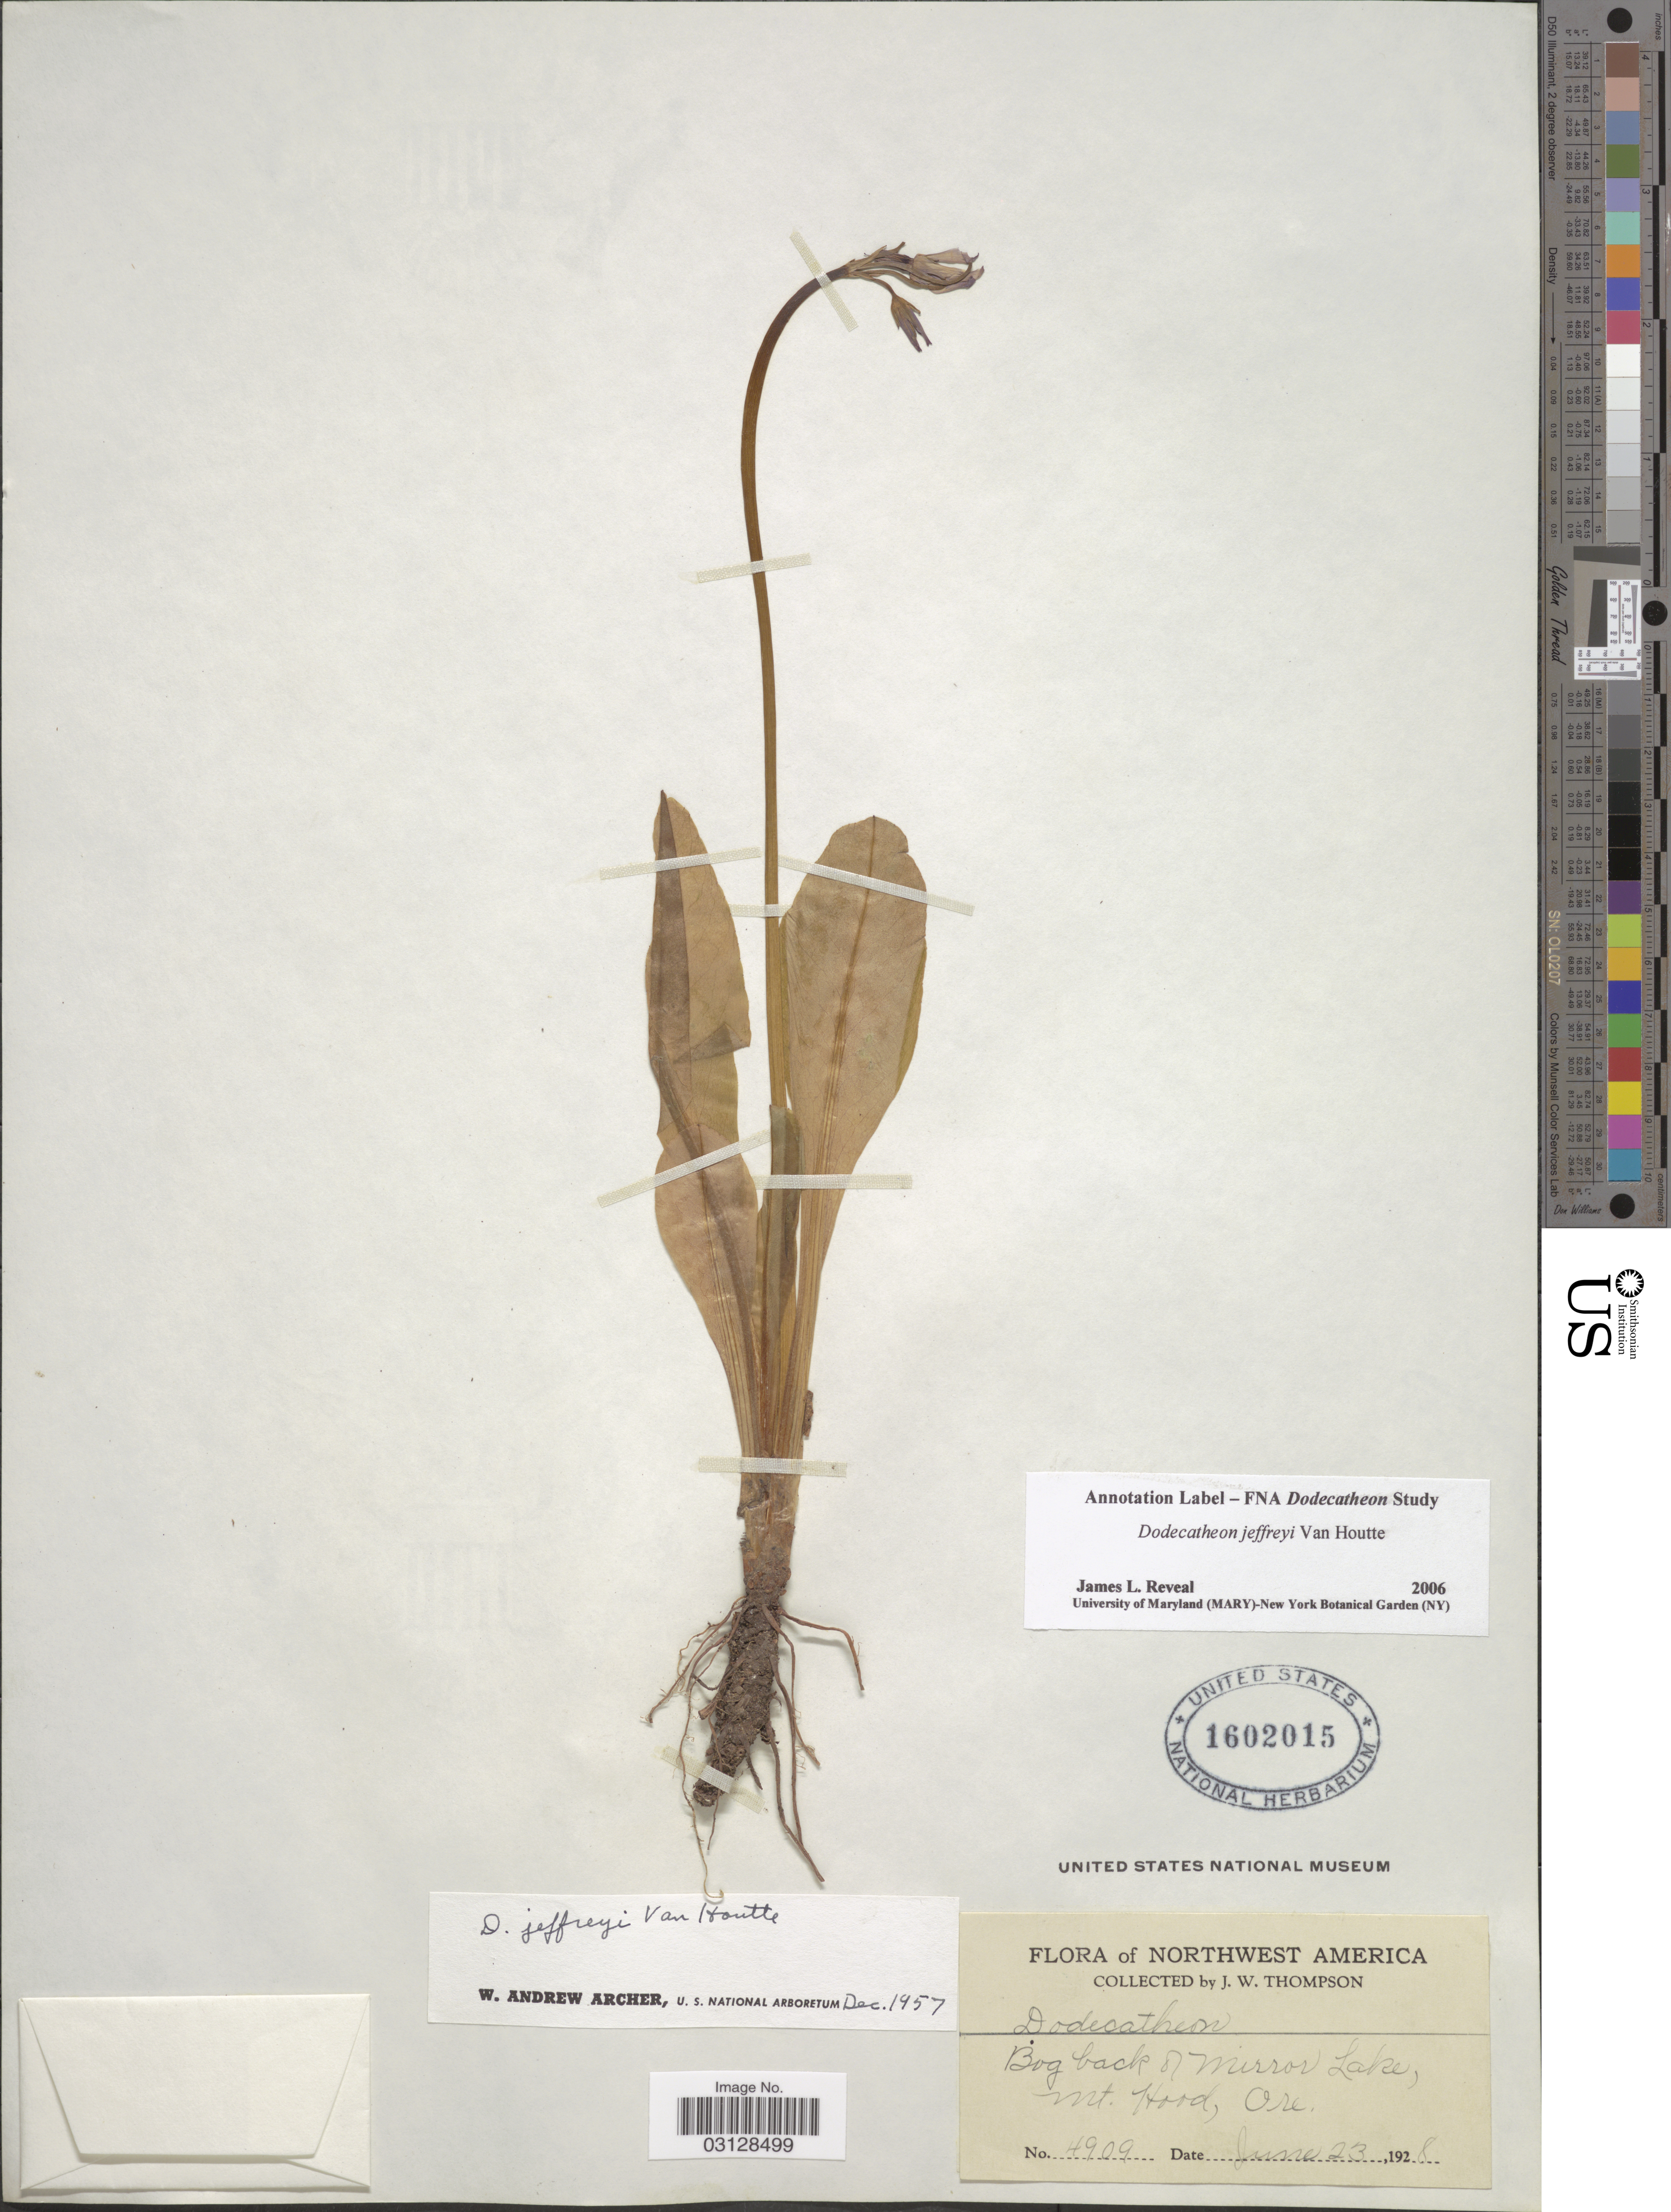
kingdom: Plantae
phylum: Tracheophyta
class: Magnoliopsida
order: Ericales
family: Primulaceae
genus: Dodecatheon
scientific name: Dodecatheon jeffreyi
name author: Van Houtte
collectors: J. Thompson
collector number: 4909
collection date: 1928-06-23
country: United States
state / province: Oregon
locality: Northwest America. Bog back of Mirror Lake, Mt. Hood, Ore.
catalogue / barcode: US 1602015